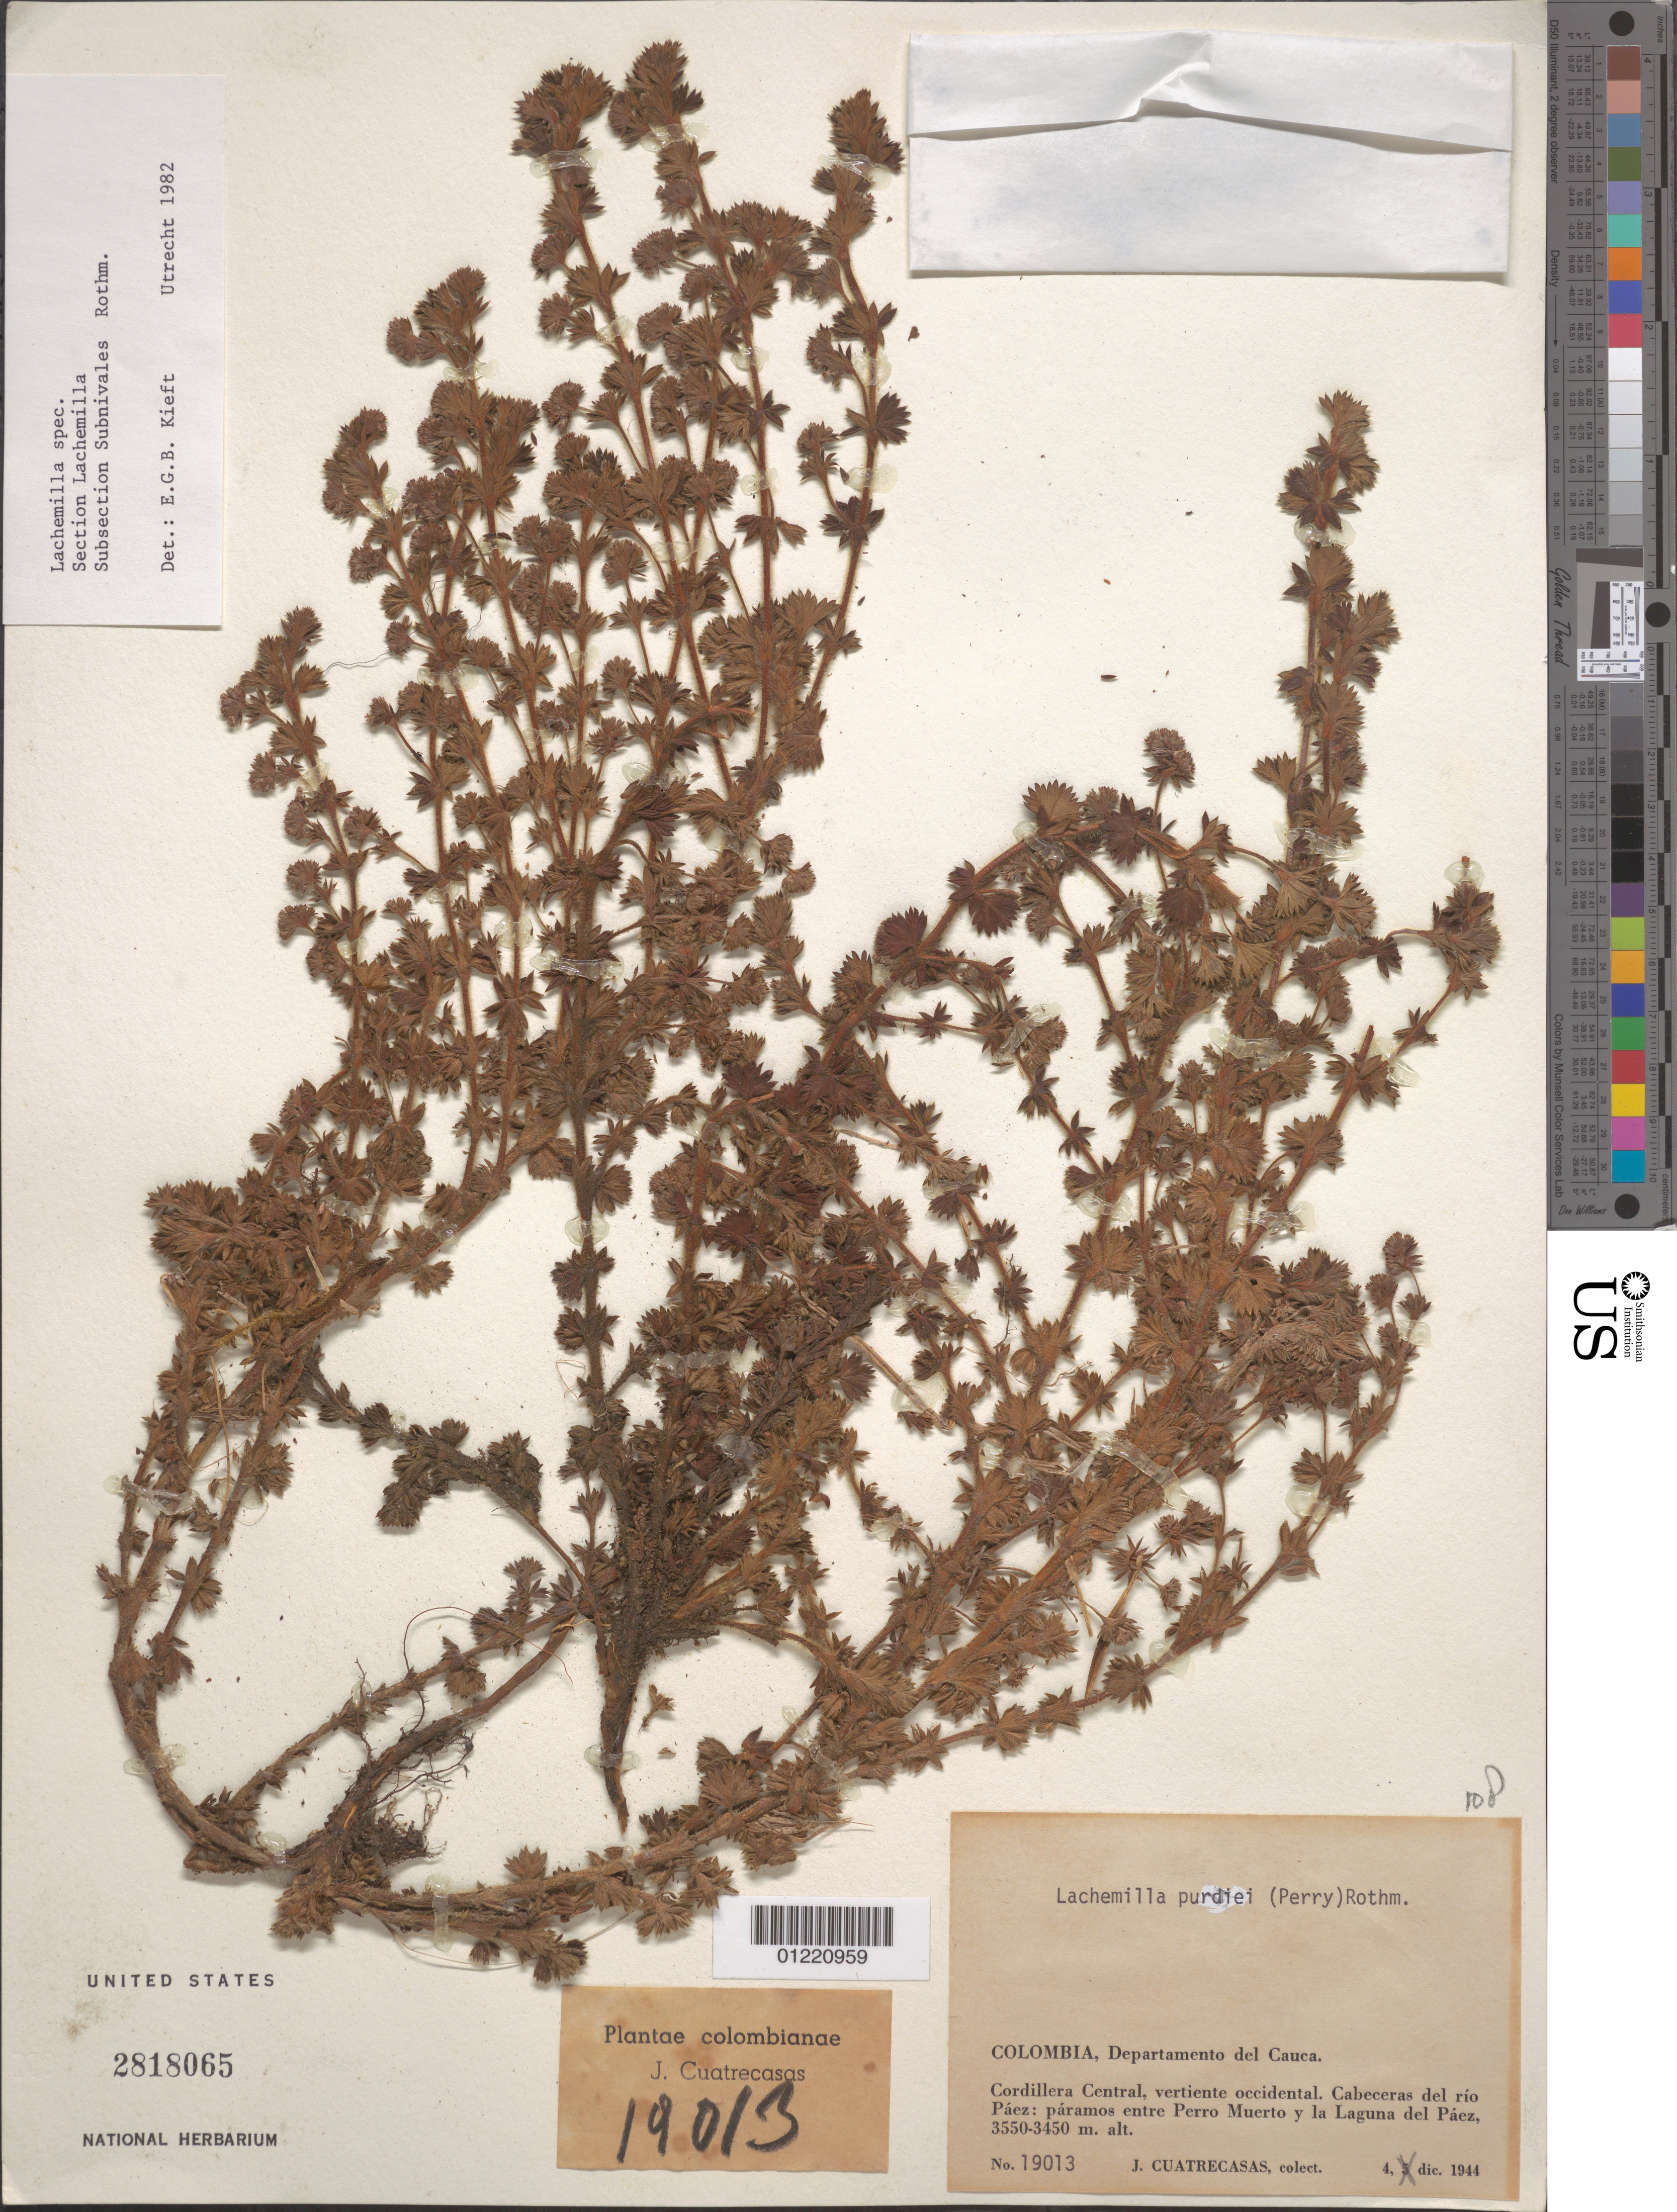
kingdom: Plantae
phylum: Tracheophyta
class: Magnoliopsida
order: Rosales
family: Rosaceae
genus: Lachemilla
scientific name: Lachemilla sp.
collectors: J. Cuatrecasas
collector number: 19013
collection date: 1944-12-04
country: Colombia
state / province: Cauca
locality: Cordillera Central, vertiente occidental. Cabeceras del rio Paez: paramos entre Perro Muerto y la Laguna del Paez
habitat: paramo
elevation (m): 3450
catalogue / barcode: US 2818065